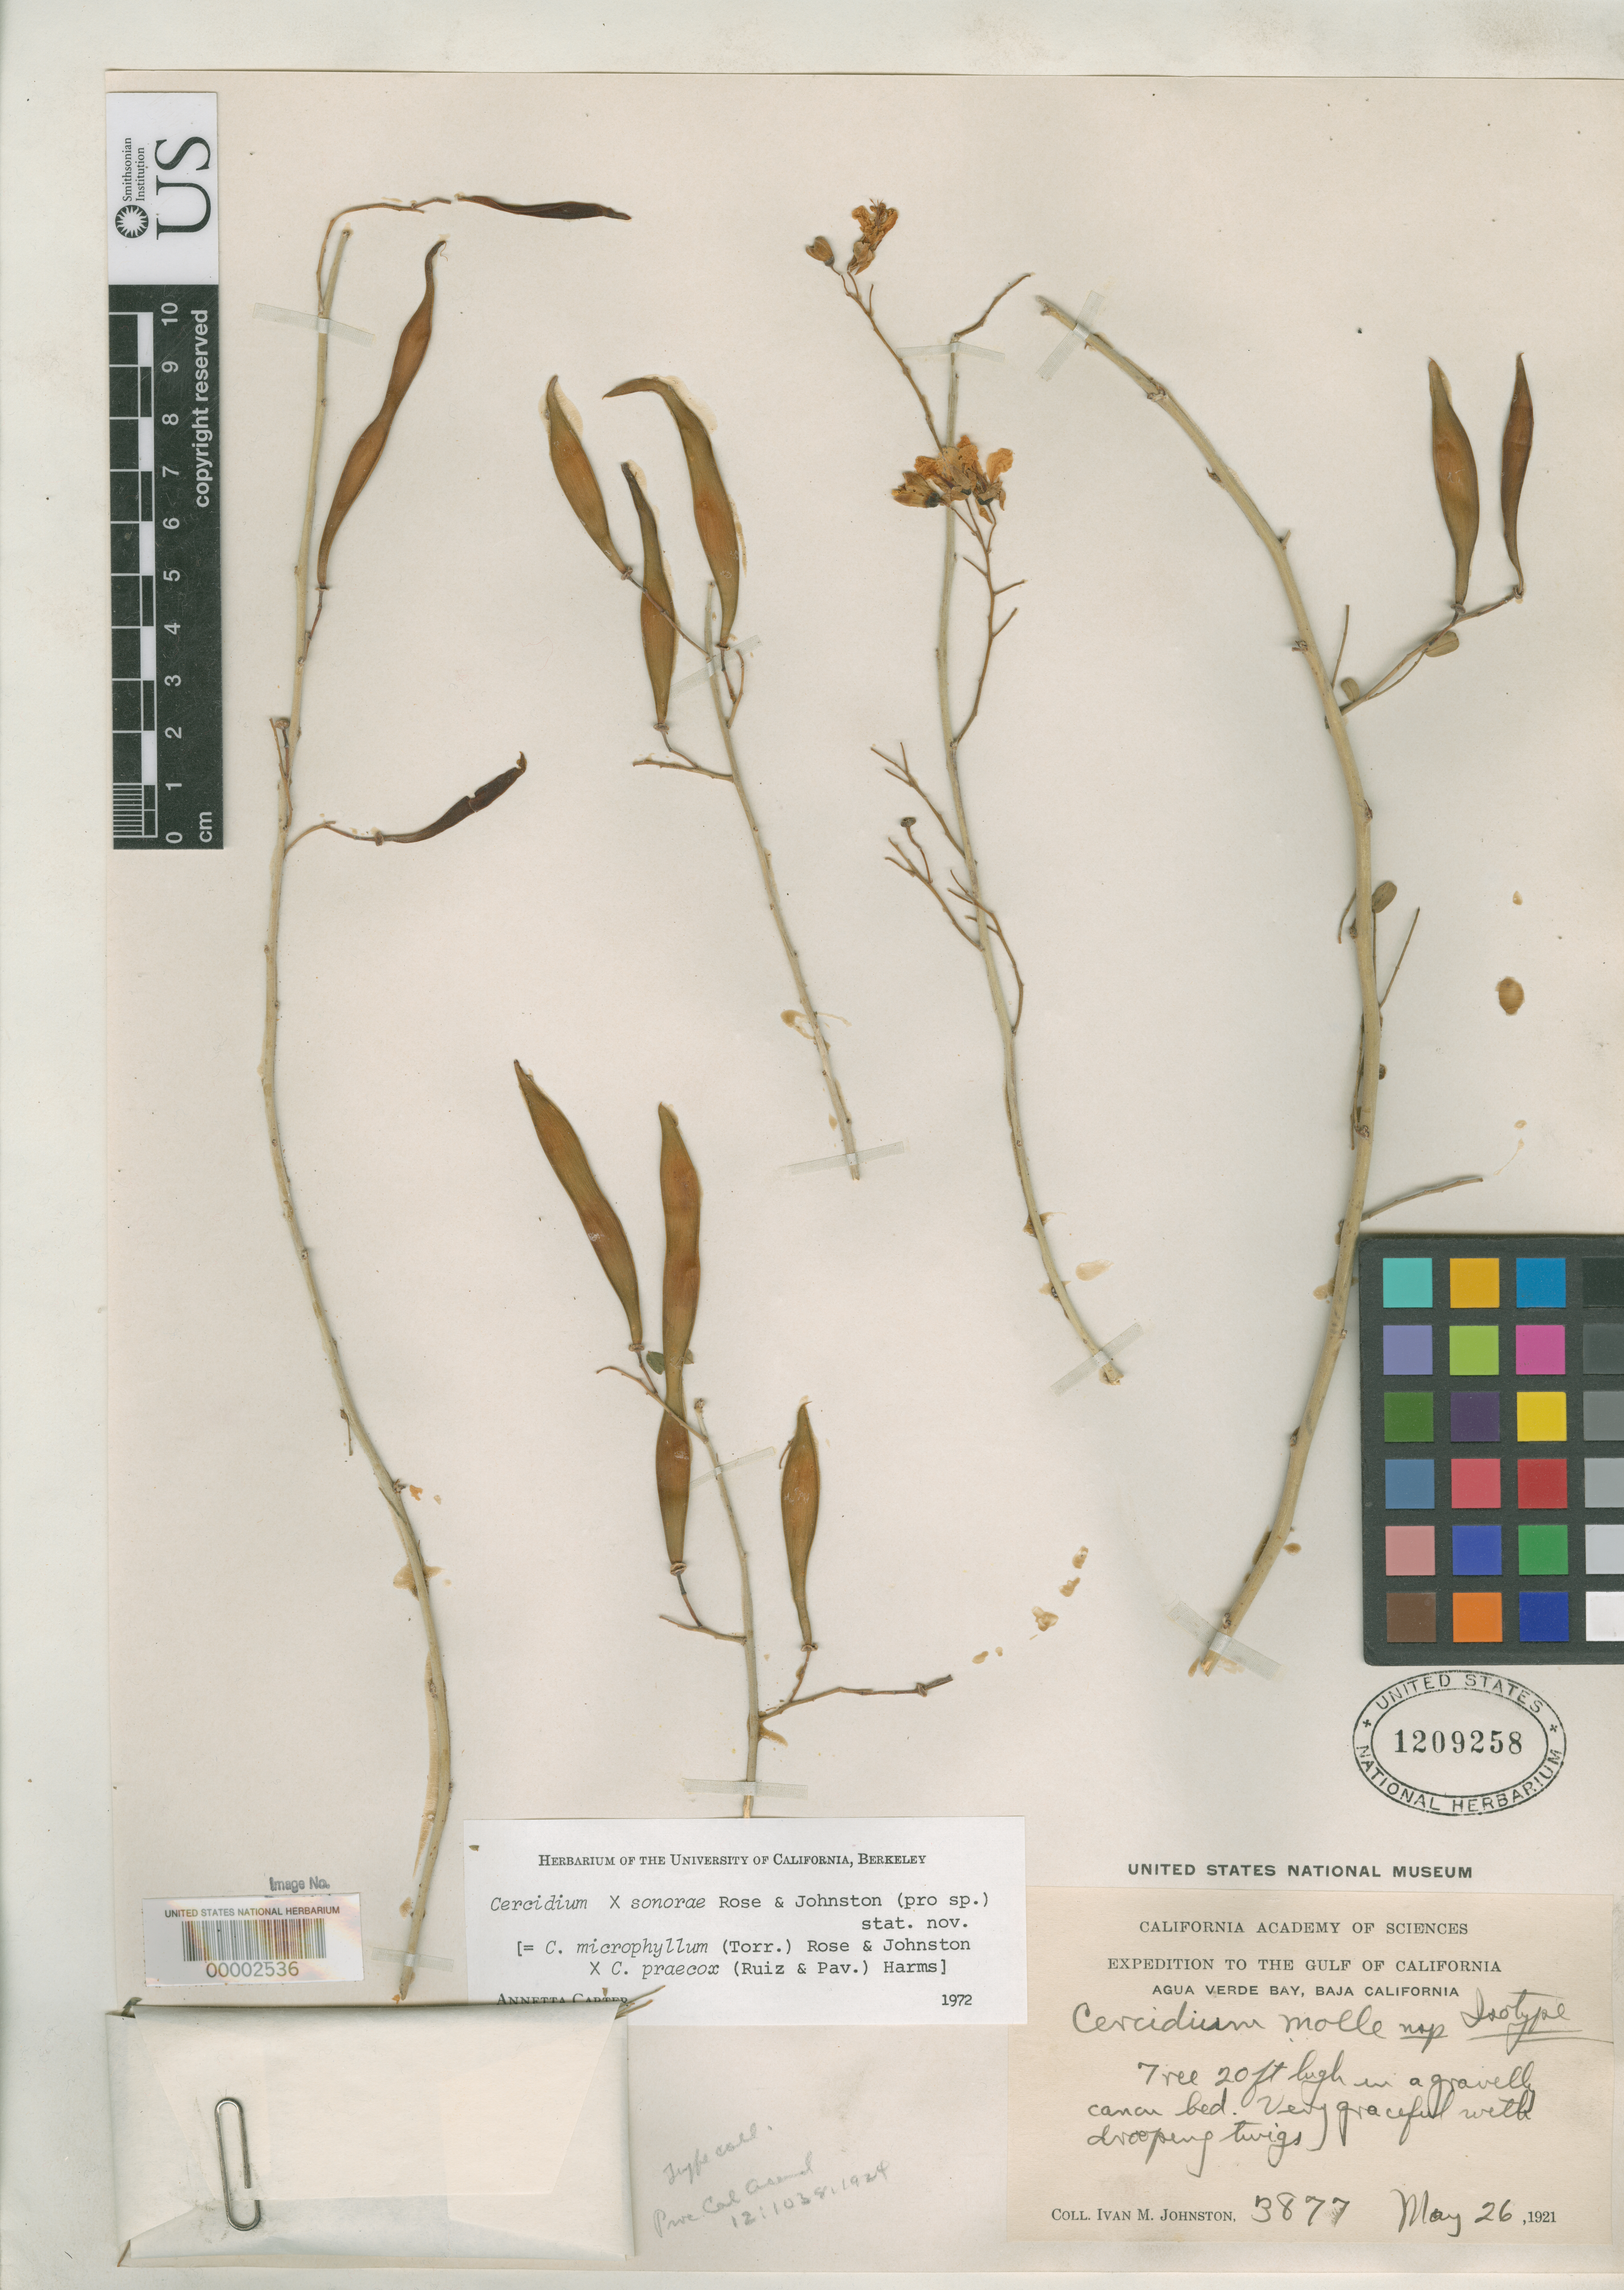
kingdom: Plantae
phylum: Tracheophyta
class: Magnoliopsida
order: Fabales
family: Fabaceae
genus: Cercidium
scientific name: Cercidium molle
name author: I.M. Johnst.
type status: Isotype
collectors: I.M. Johnston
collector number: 3877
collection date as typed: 26 May 1921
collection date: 1921-05-26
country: Mexico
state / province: Baja California Sur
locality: Agua Verde Bay.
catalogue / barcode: US 1209258